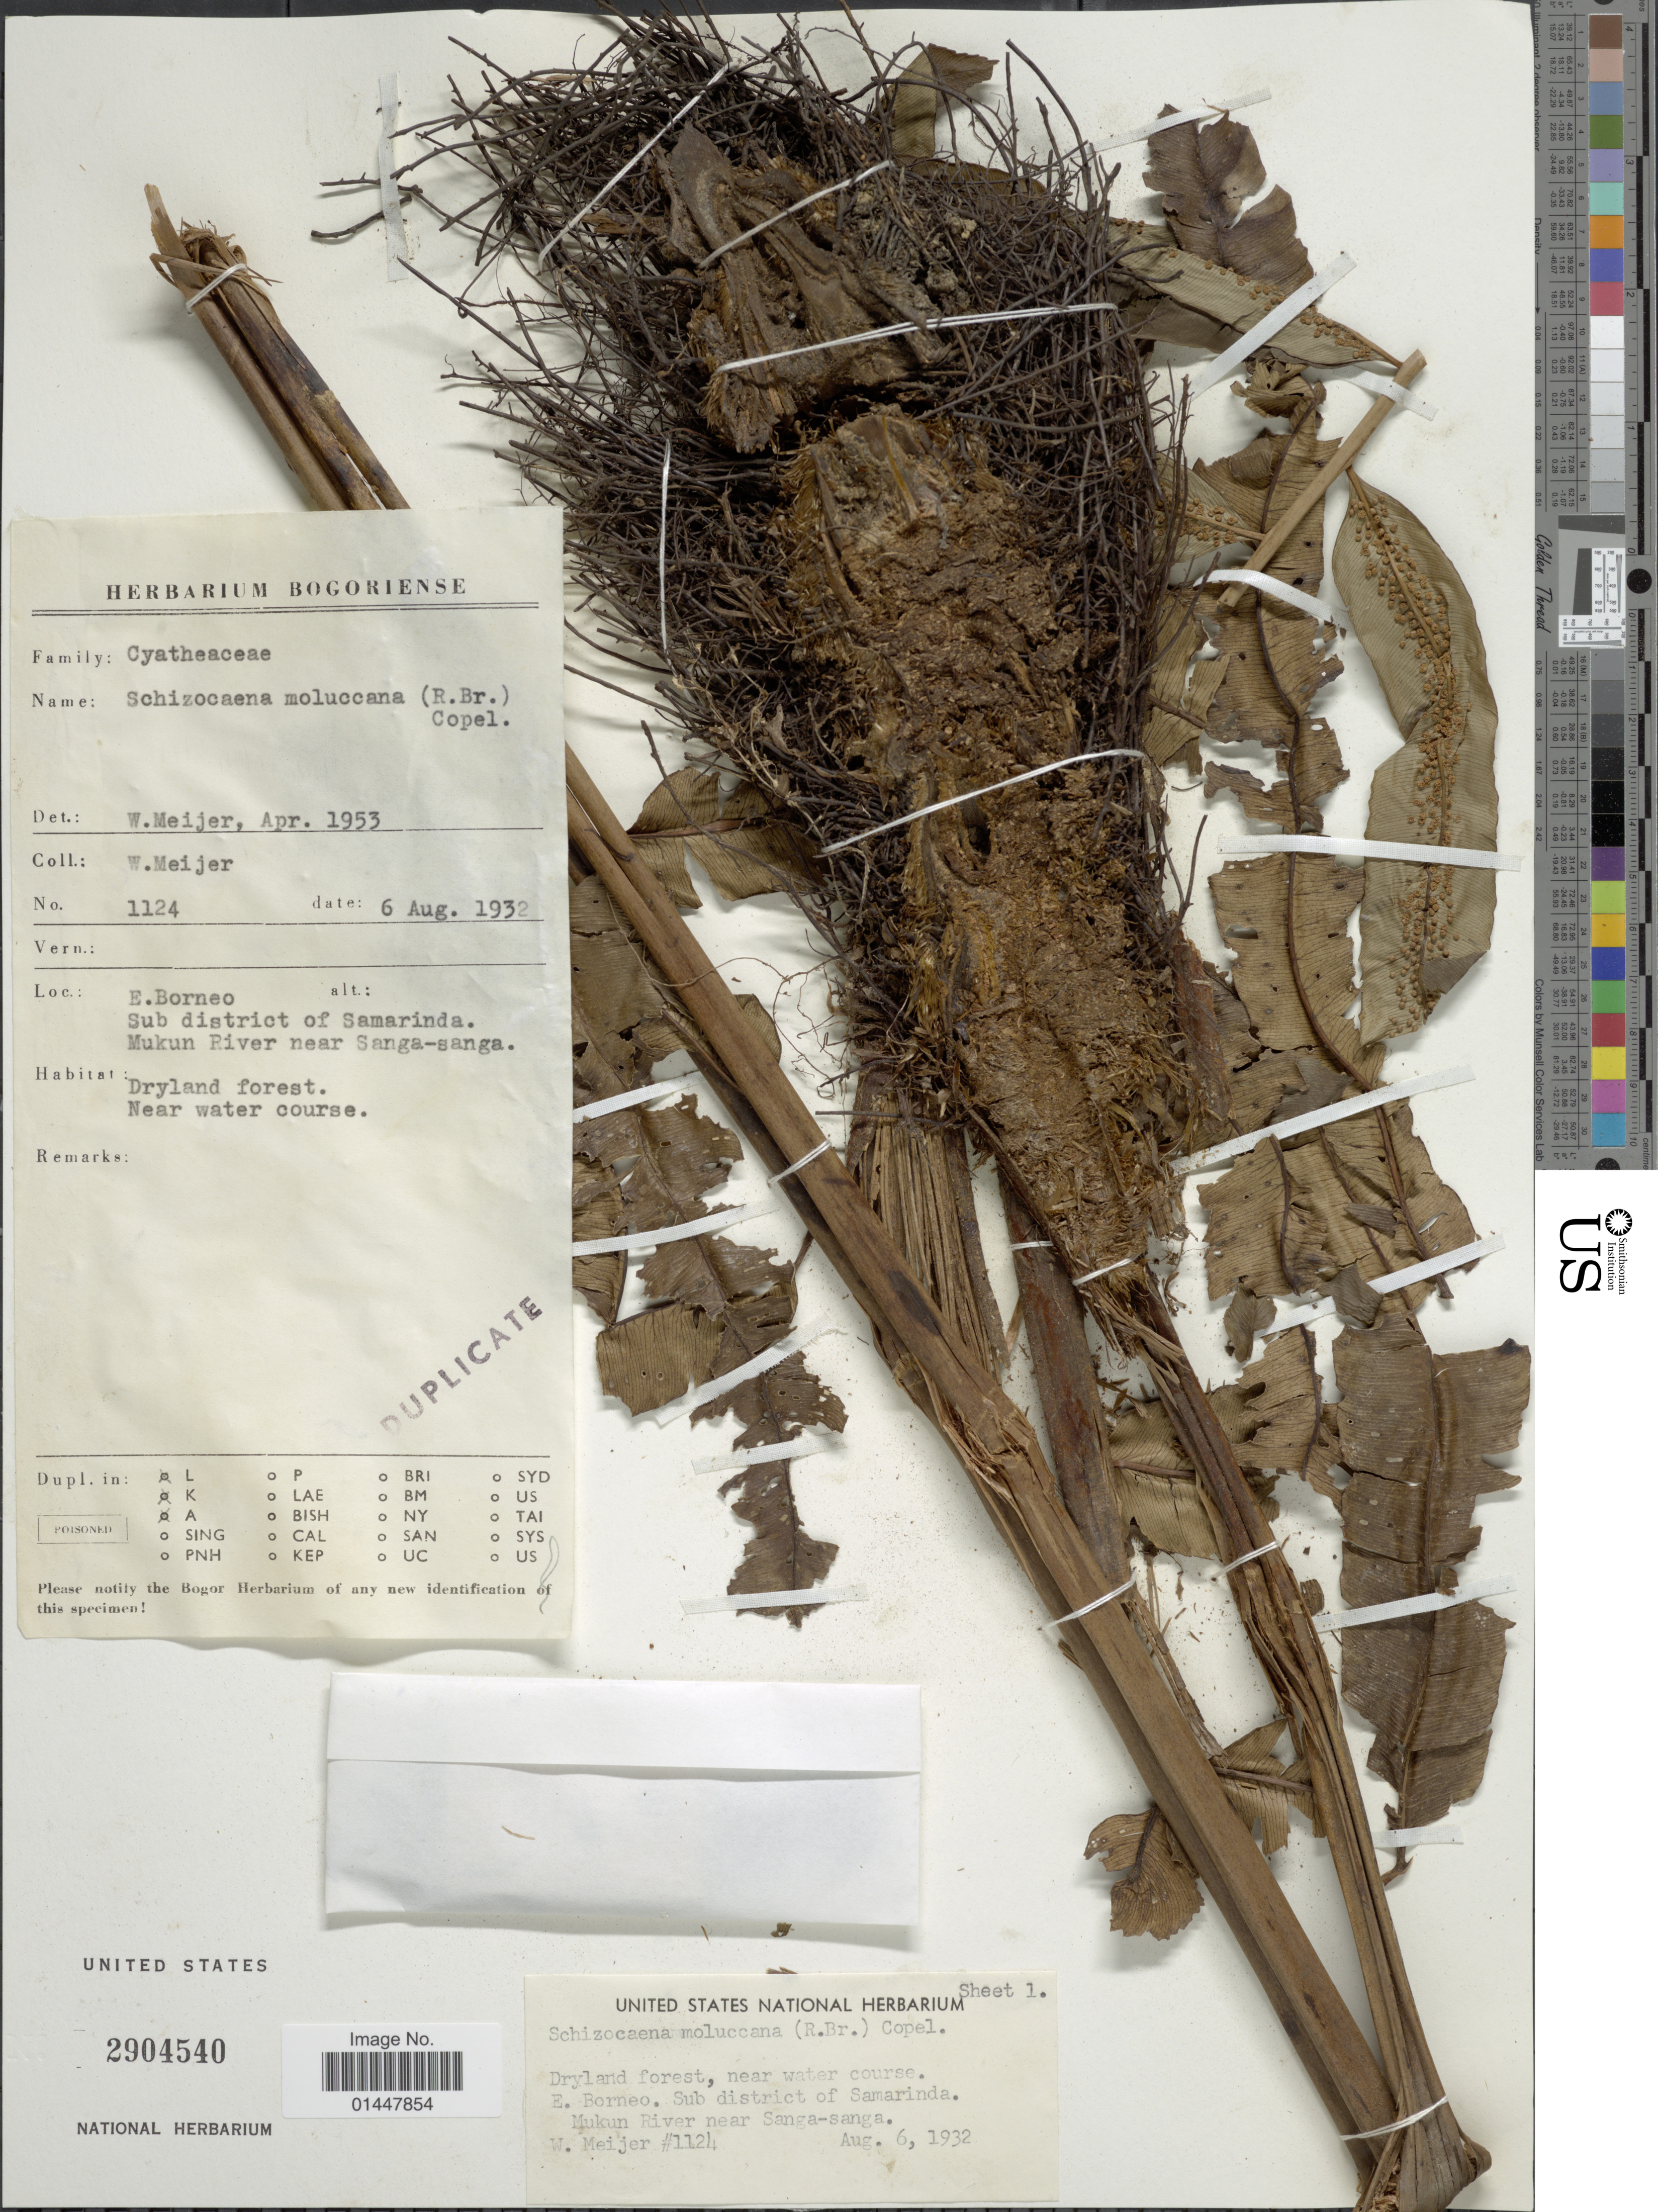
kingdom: Plantae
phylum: Tracheophyta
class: Polypodiopsida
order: Cyatheales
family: Cyatheaceae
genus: Sphaeropteris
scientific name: Sphaeropteris moluccana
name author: (Desv.) R.M. Tryon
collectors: W. Meijer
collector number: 1124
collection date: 1932-08-06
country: Indonesia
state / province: Kalimantan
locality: E. Borneo, Sub district of Samarinda, Mukun River near Sanga-sanga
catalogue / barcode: US 2904540